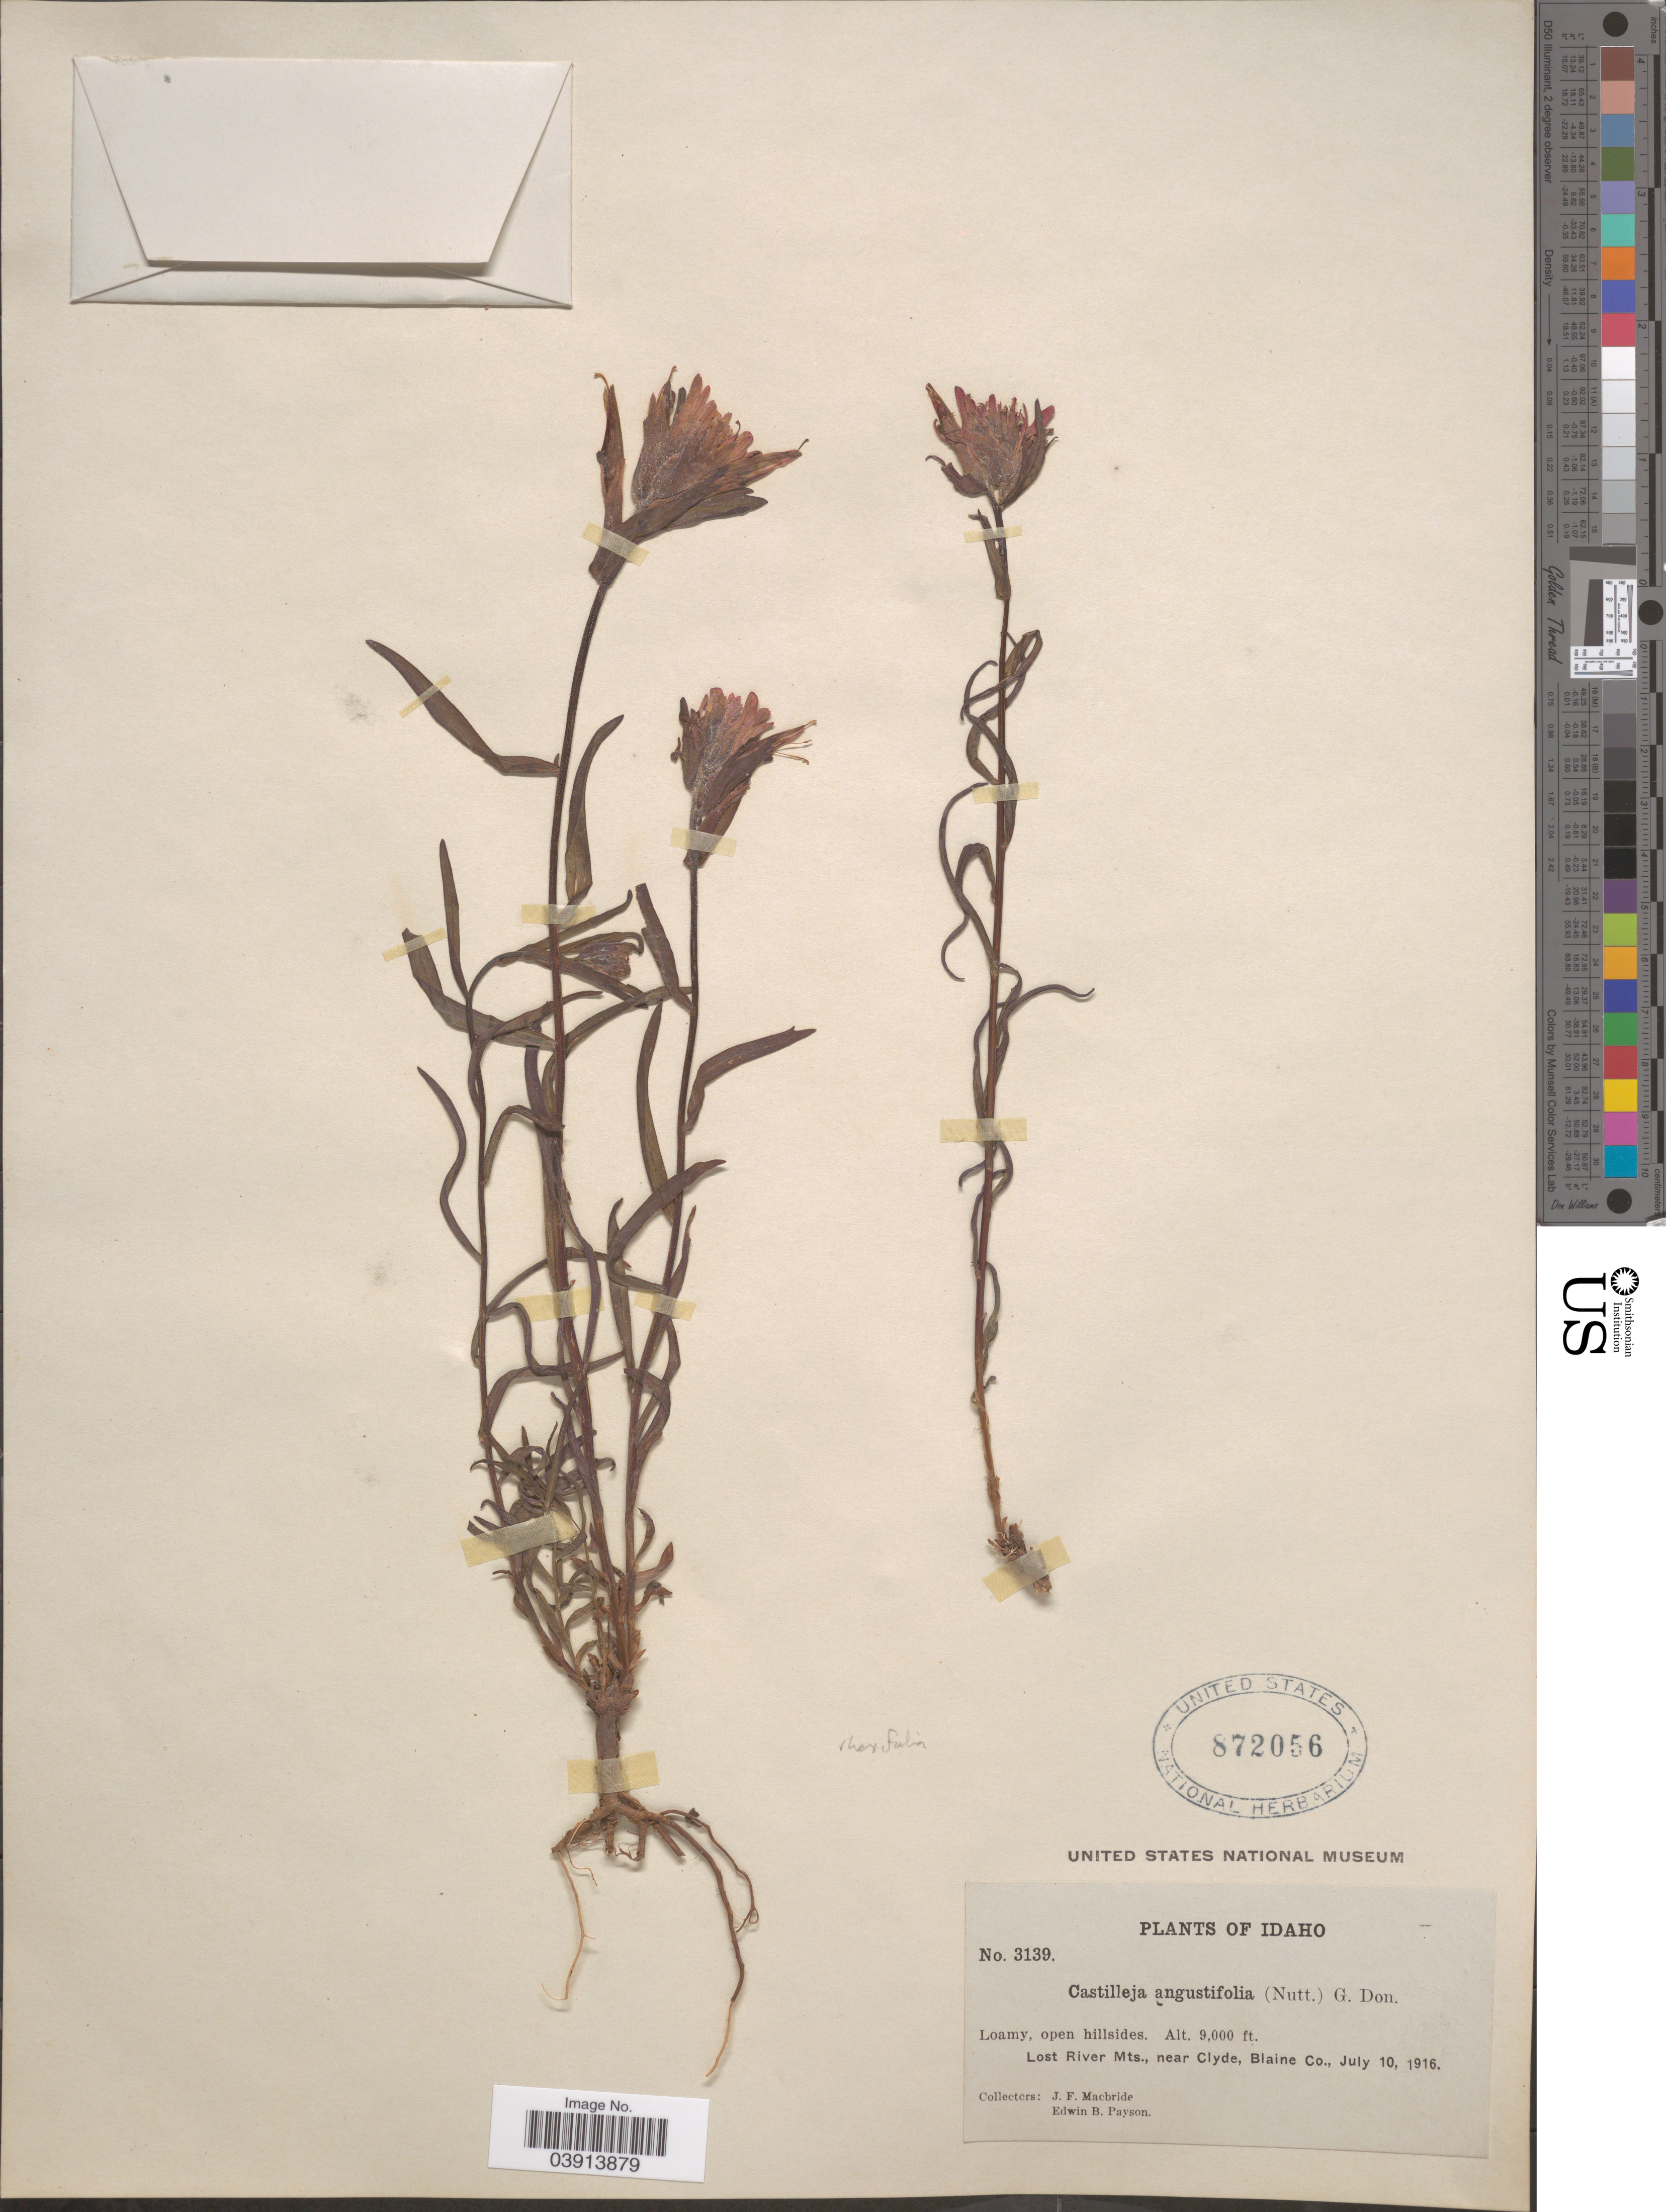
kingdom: Plantae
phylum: Tracheophyta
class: Magnoliopsida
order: Lamiales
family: Orobanchaceae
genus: Castilleja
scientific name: Castilleja rhexiifolia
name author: Rydb.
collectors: J. F. Macbride & E. B. Payson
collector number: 3139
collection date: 1916-07-10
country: United States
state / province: Idaho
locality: Lost River Mts., near Clyde, Blaine Co.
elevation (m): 2743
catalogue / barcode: US 872056